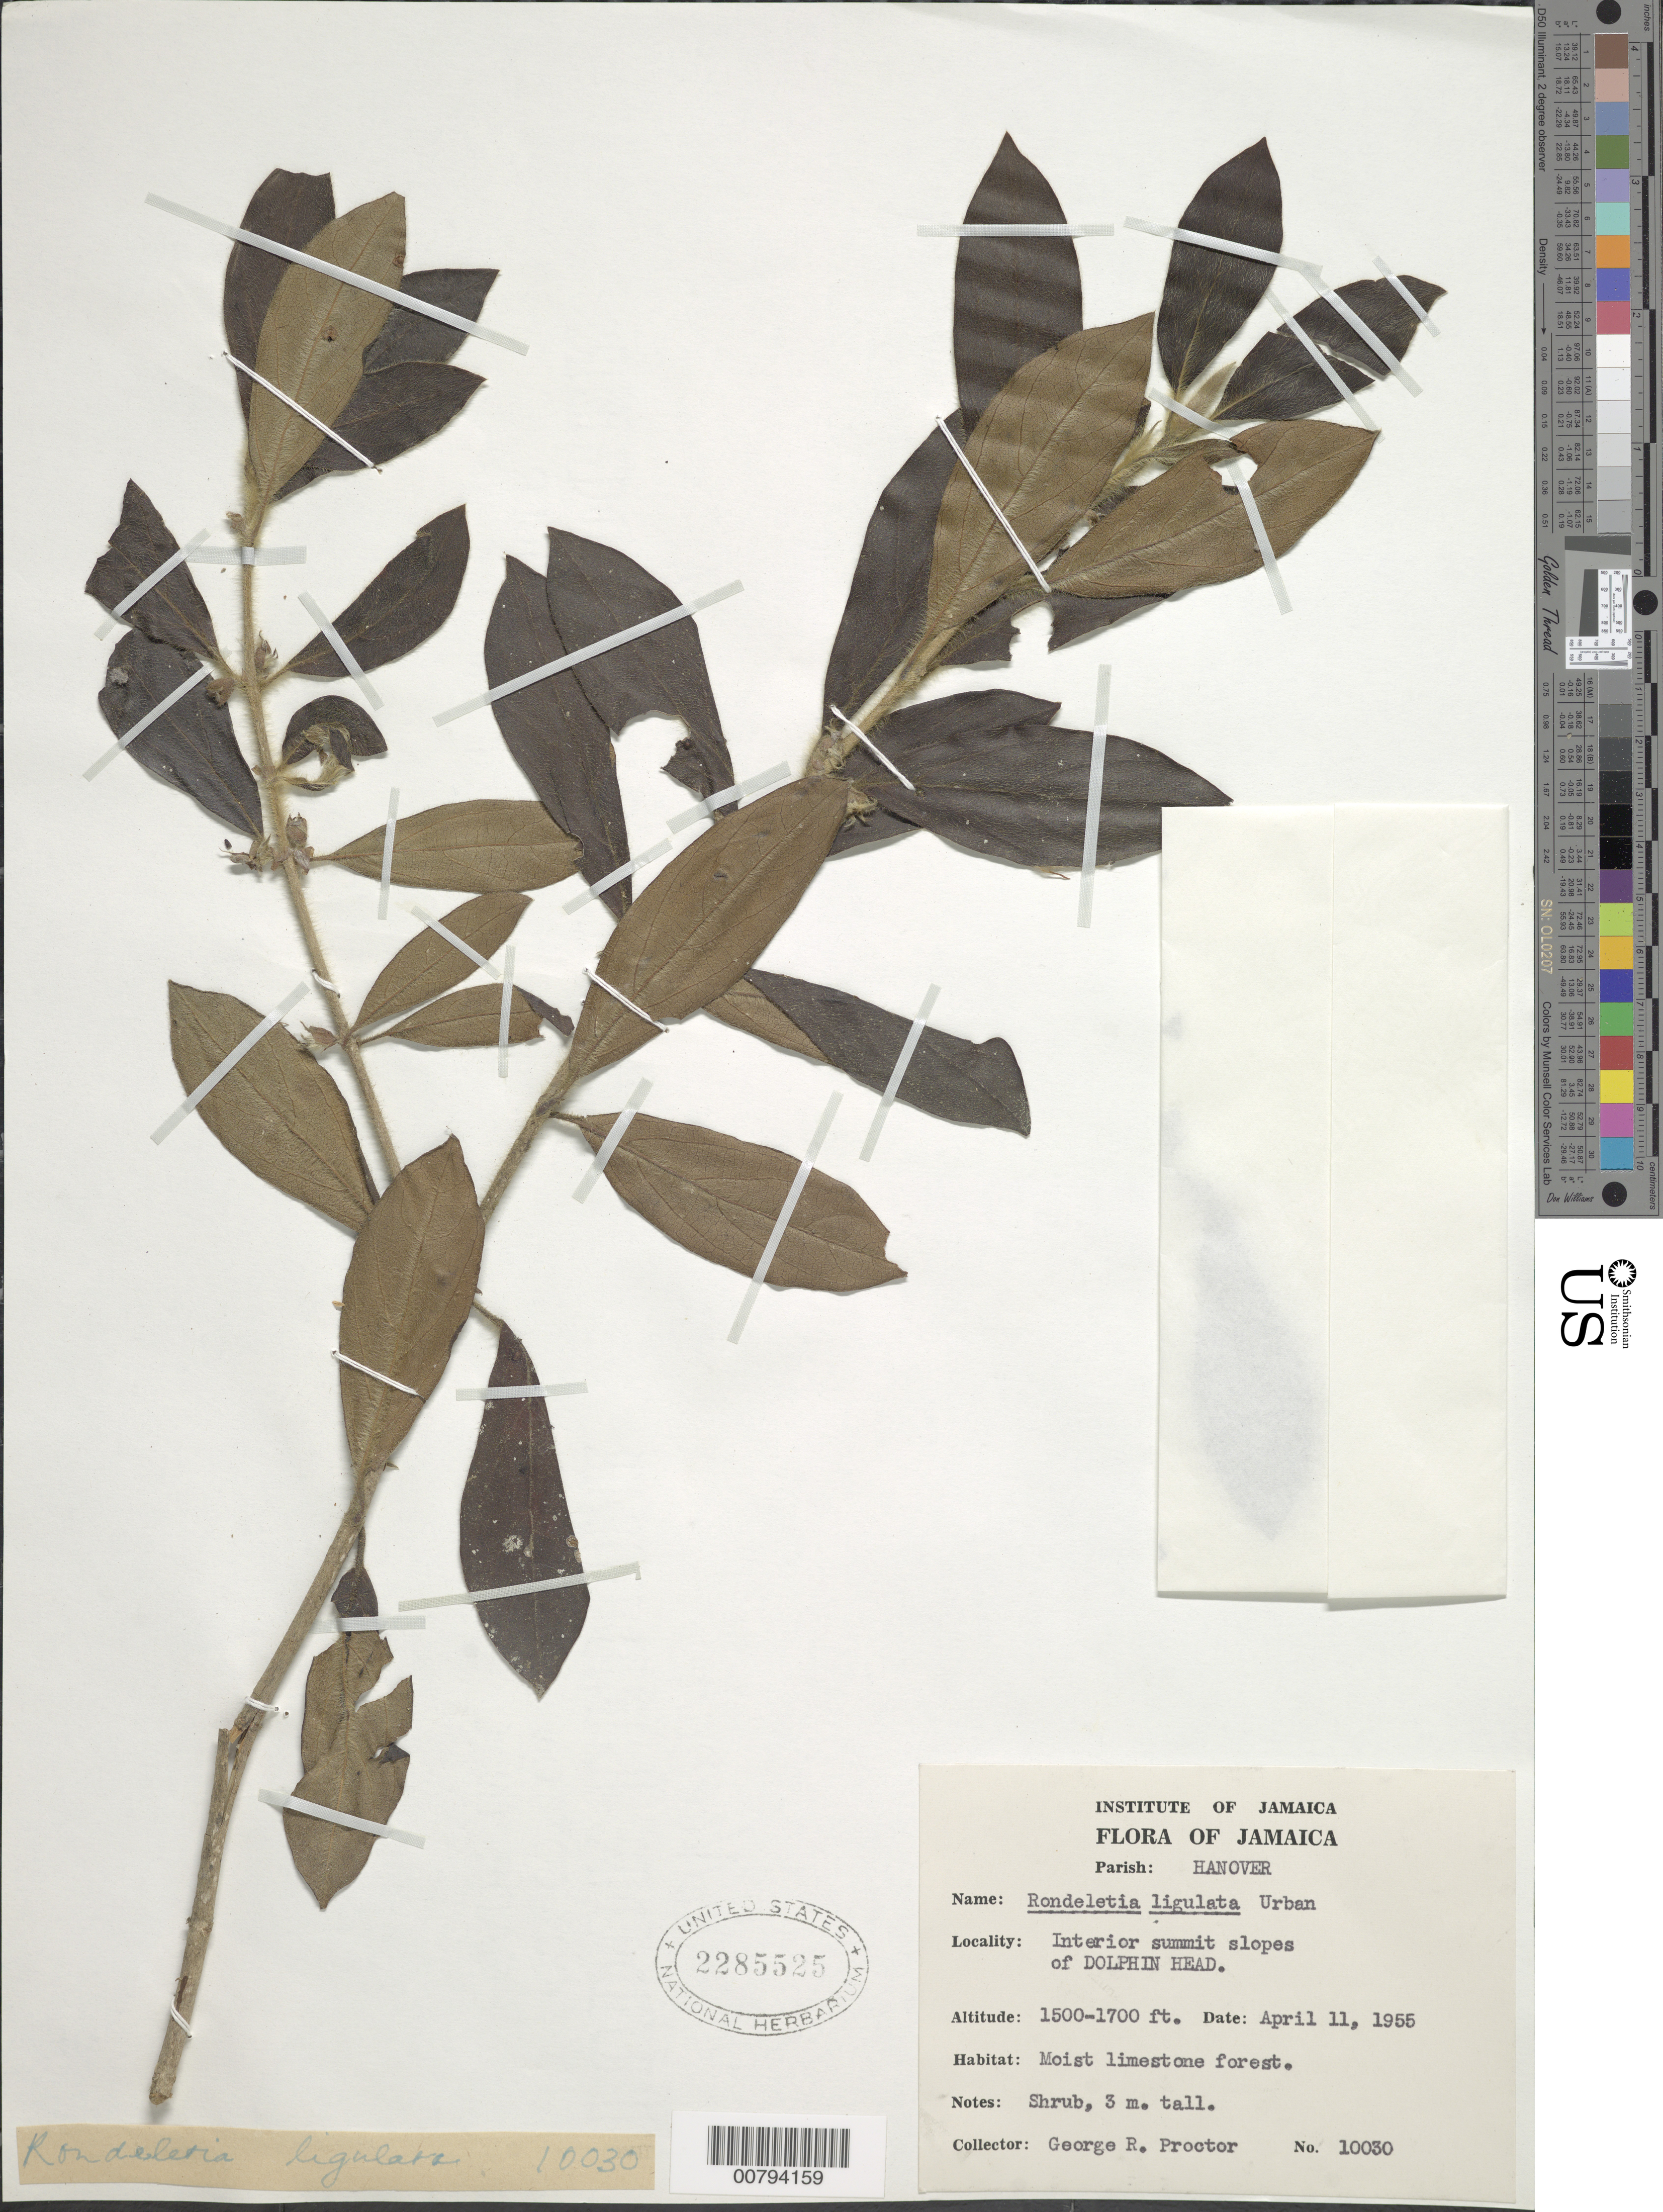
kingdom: Plantae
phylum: Tracheophyta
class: Magnoliopsida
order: Gentianales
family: Rubiaceae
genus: Rondeletia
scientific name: Rondeletia ligulata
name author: Urb.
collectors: G. R. Proctor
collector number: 10030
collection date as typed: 11 Apr 1955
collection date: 1955-04-11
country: Jamaica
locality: Interior summit slopes of Dolphin Head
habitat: Moist limestone forest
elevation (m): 457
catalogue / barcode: US 2285525